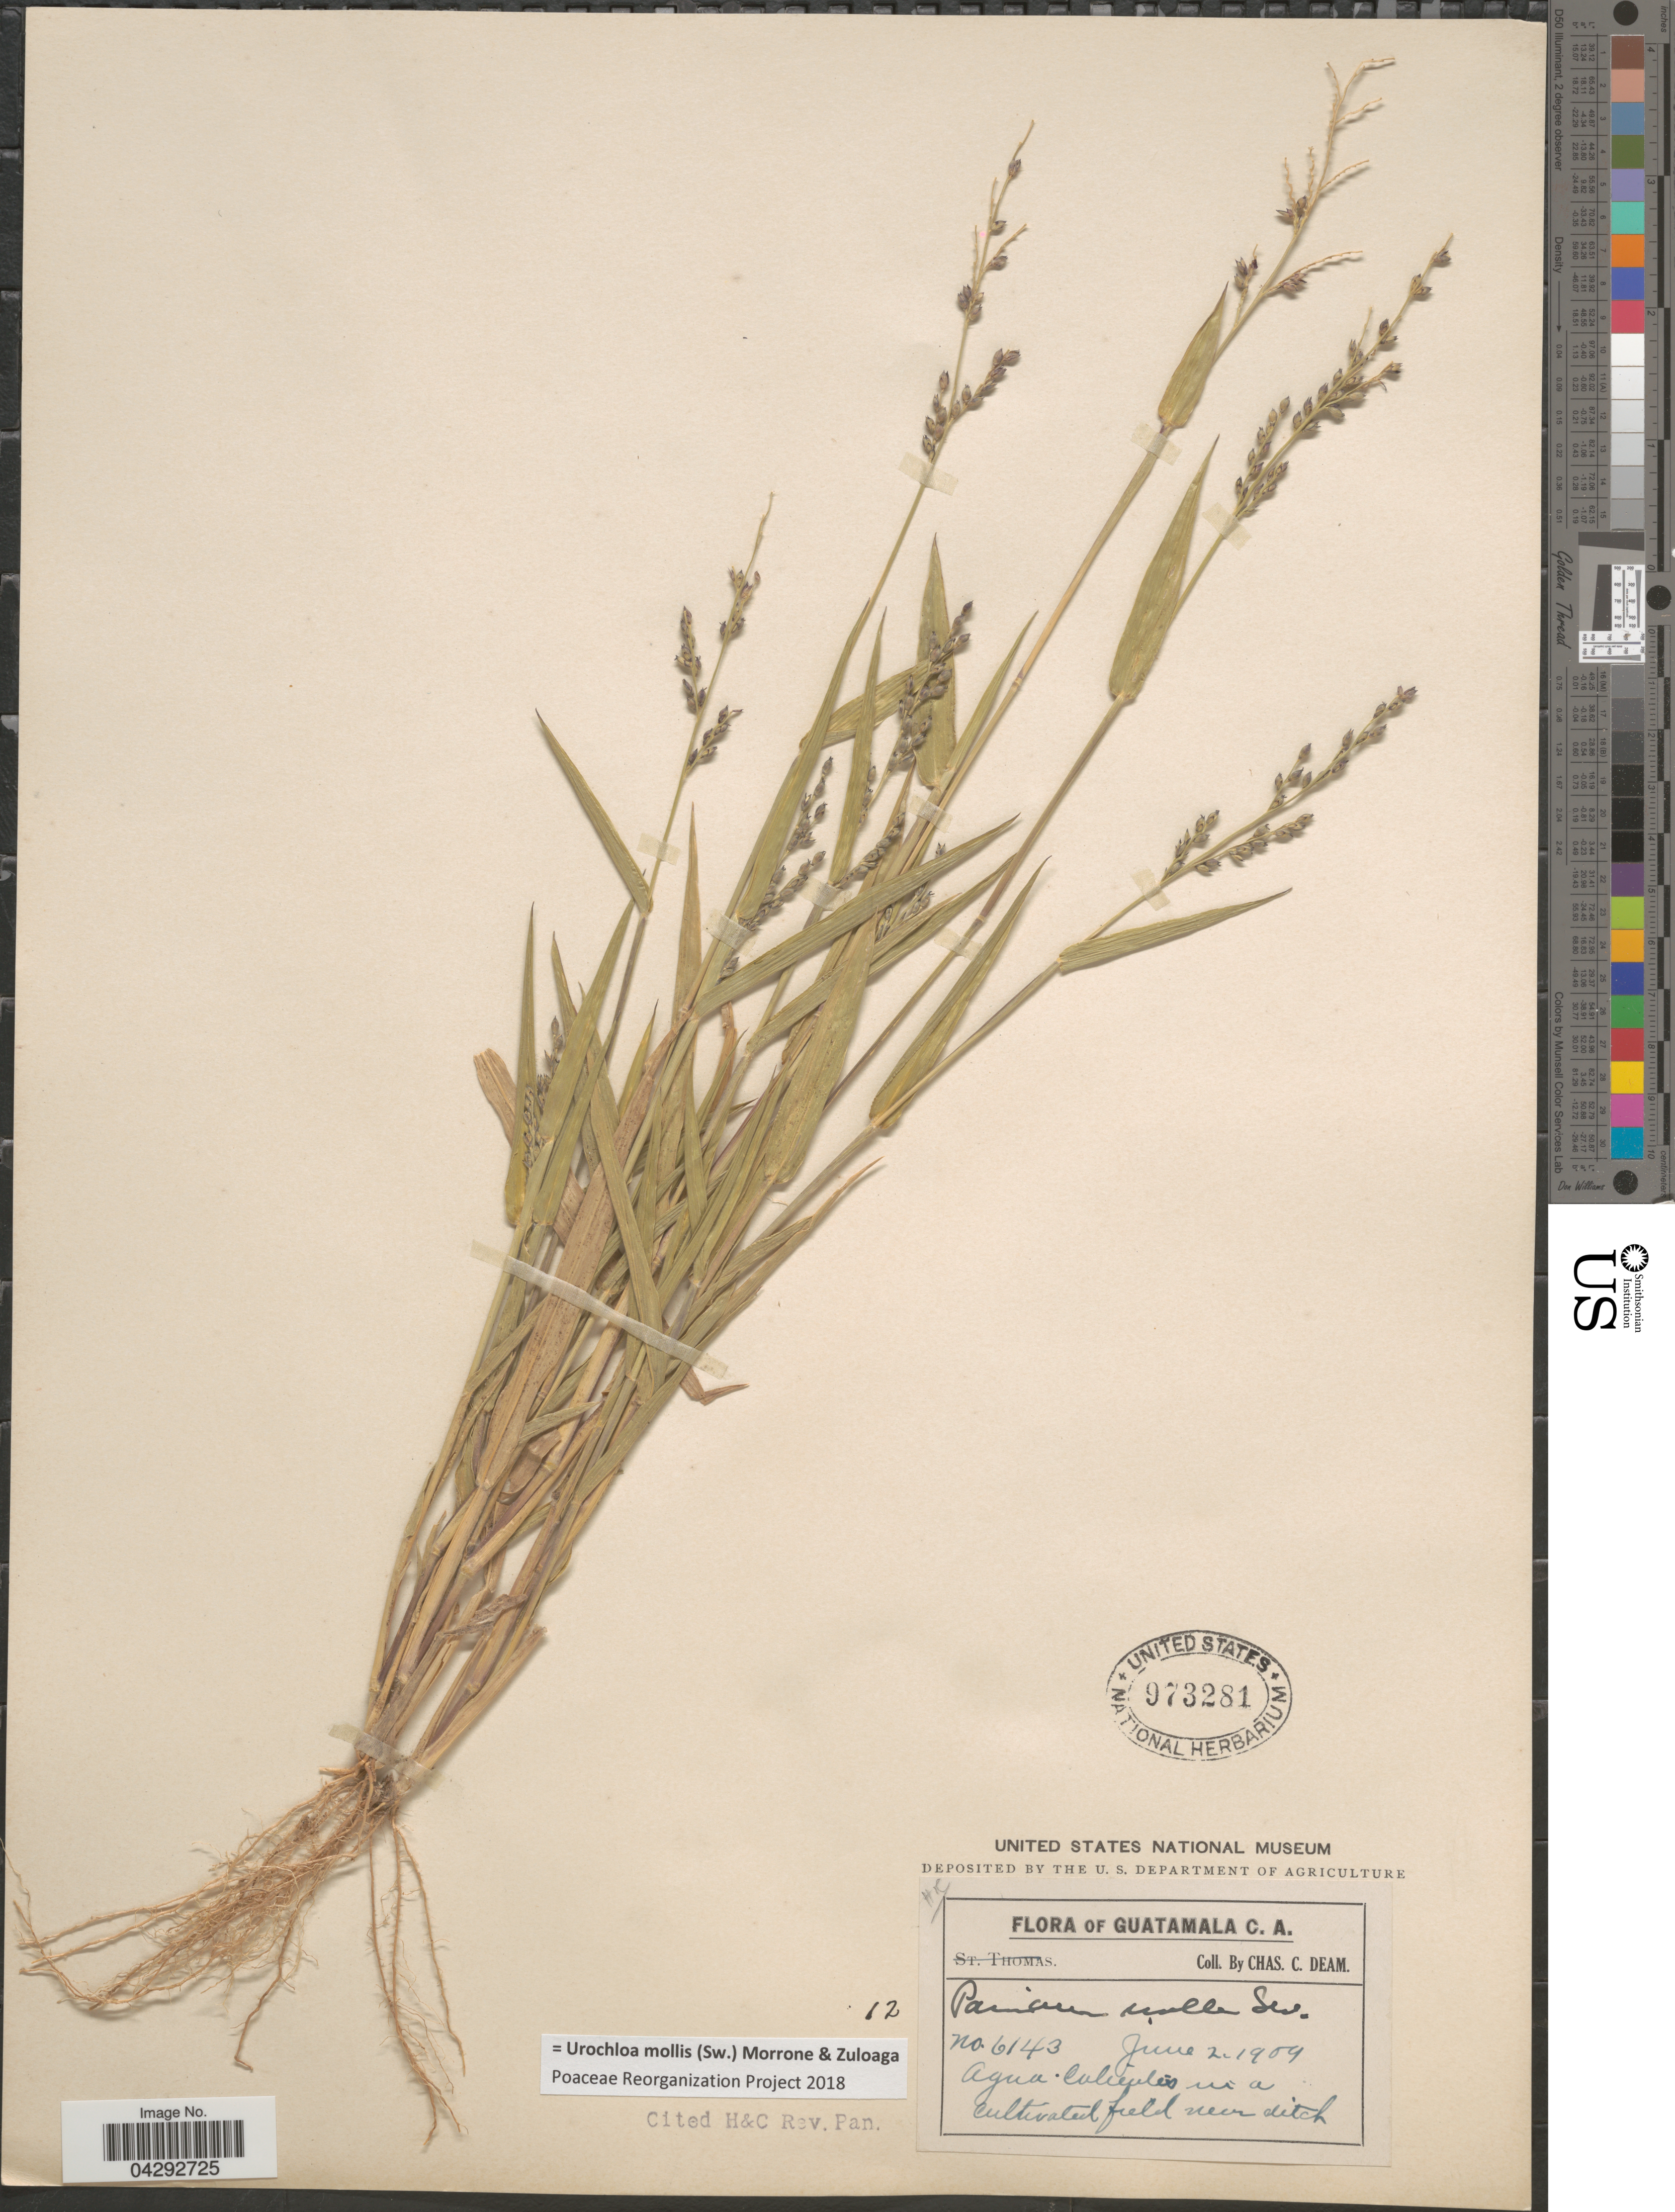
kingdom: Plantae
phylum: Tracheophyta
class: Liliopsida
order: Poales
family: Poaceae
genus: Urochloa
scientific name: Urochloa mollis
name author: (Sw.) Morrone & Zuloaga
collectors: C. C. Deam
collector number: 6143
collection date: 1909-06-02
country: Guatemala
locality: Agua Calientes in a cultivated field near ditch.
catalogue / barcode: US 973281